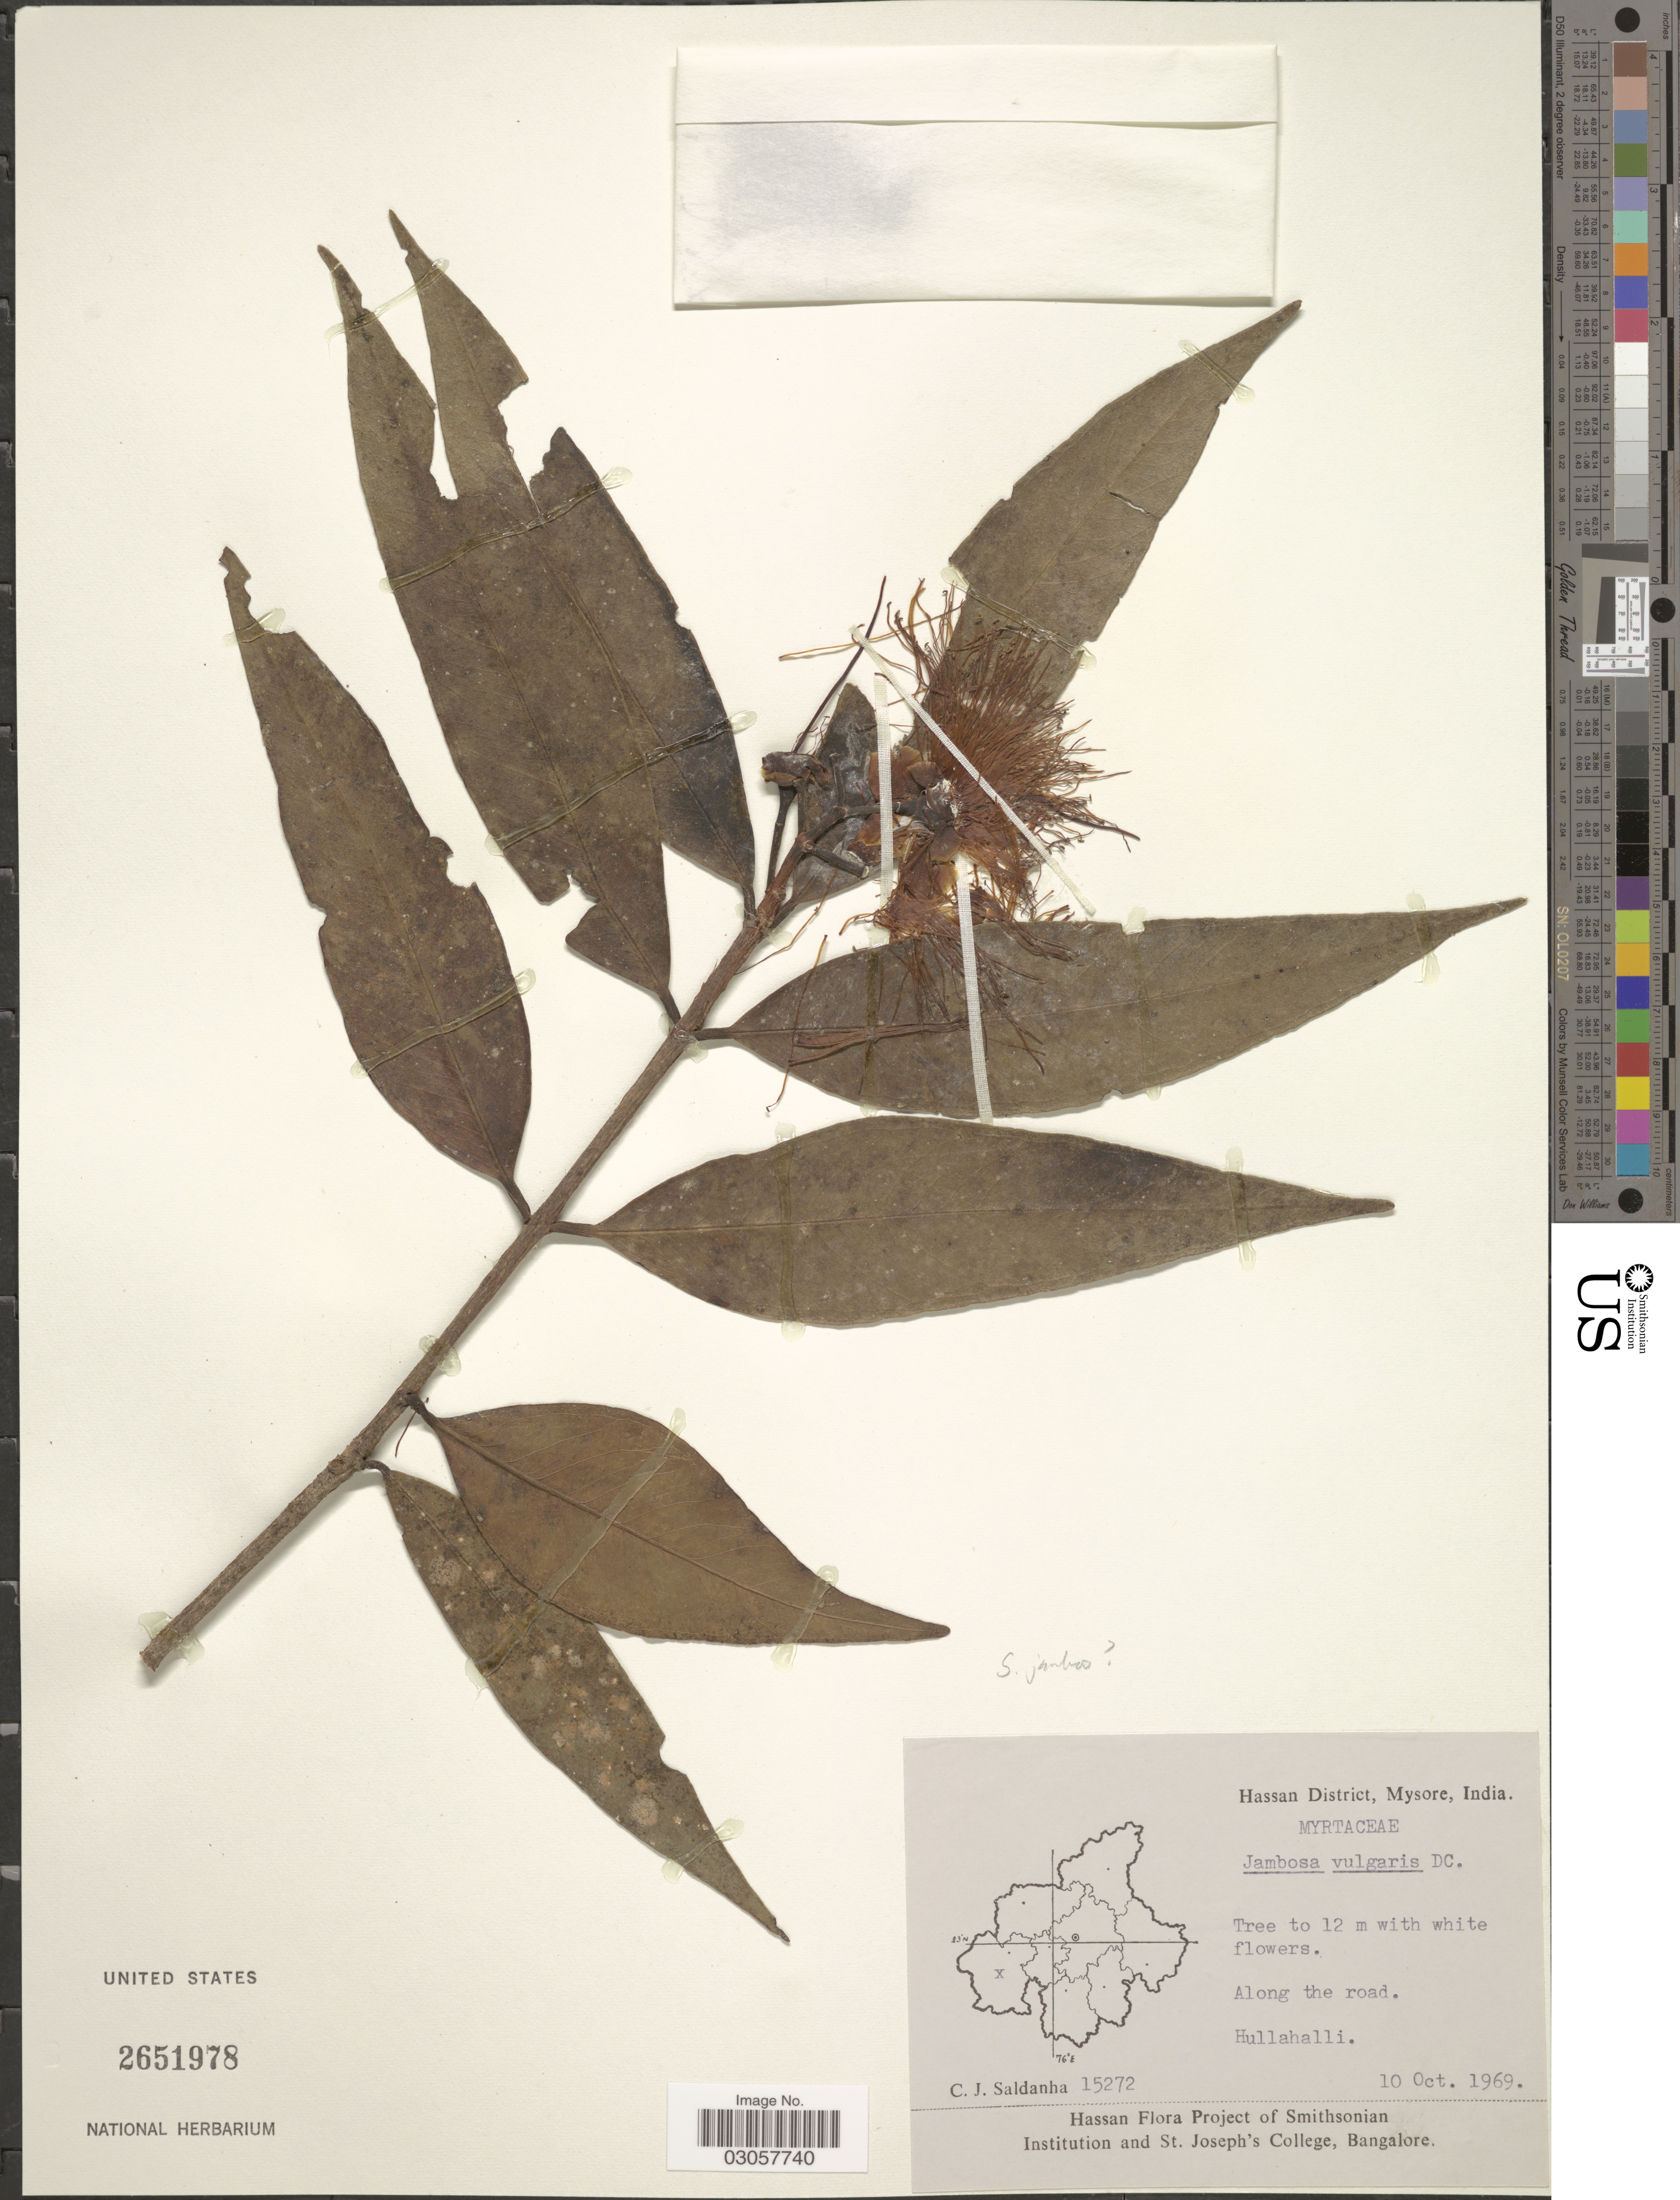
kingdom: Plantae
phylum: Tracheophyta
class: Magnoliopsida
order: Myrtales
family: Myrtaceae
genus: Syzygium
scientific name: Syzygium jambos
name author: (L.) Alston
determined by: Strong, Mark T., (BOT), Smithsonian Institution - National Museum of Natural History (UNITED STATES)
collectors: C. J. Saldanha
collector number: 15272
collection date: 1969-10-10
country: India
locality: Hassan District, Mysore. Hullahalli.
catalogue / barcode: US 2651978